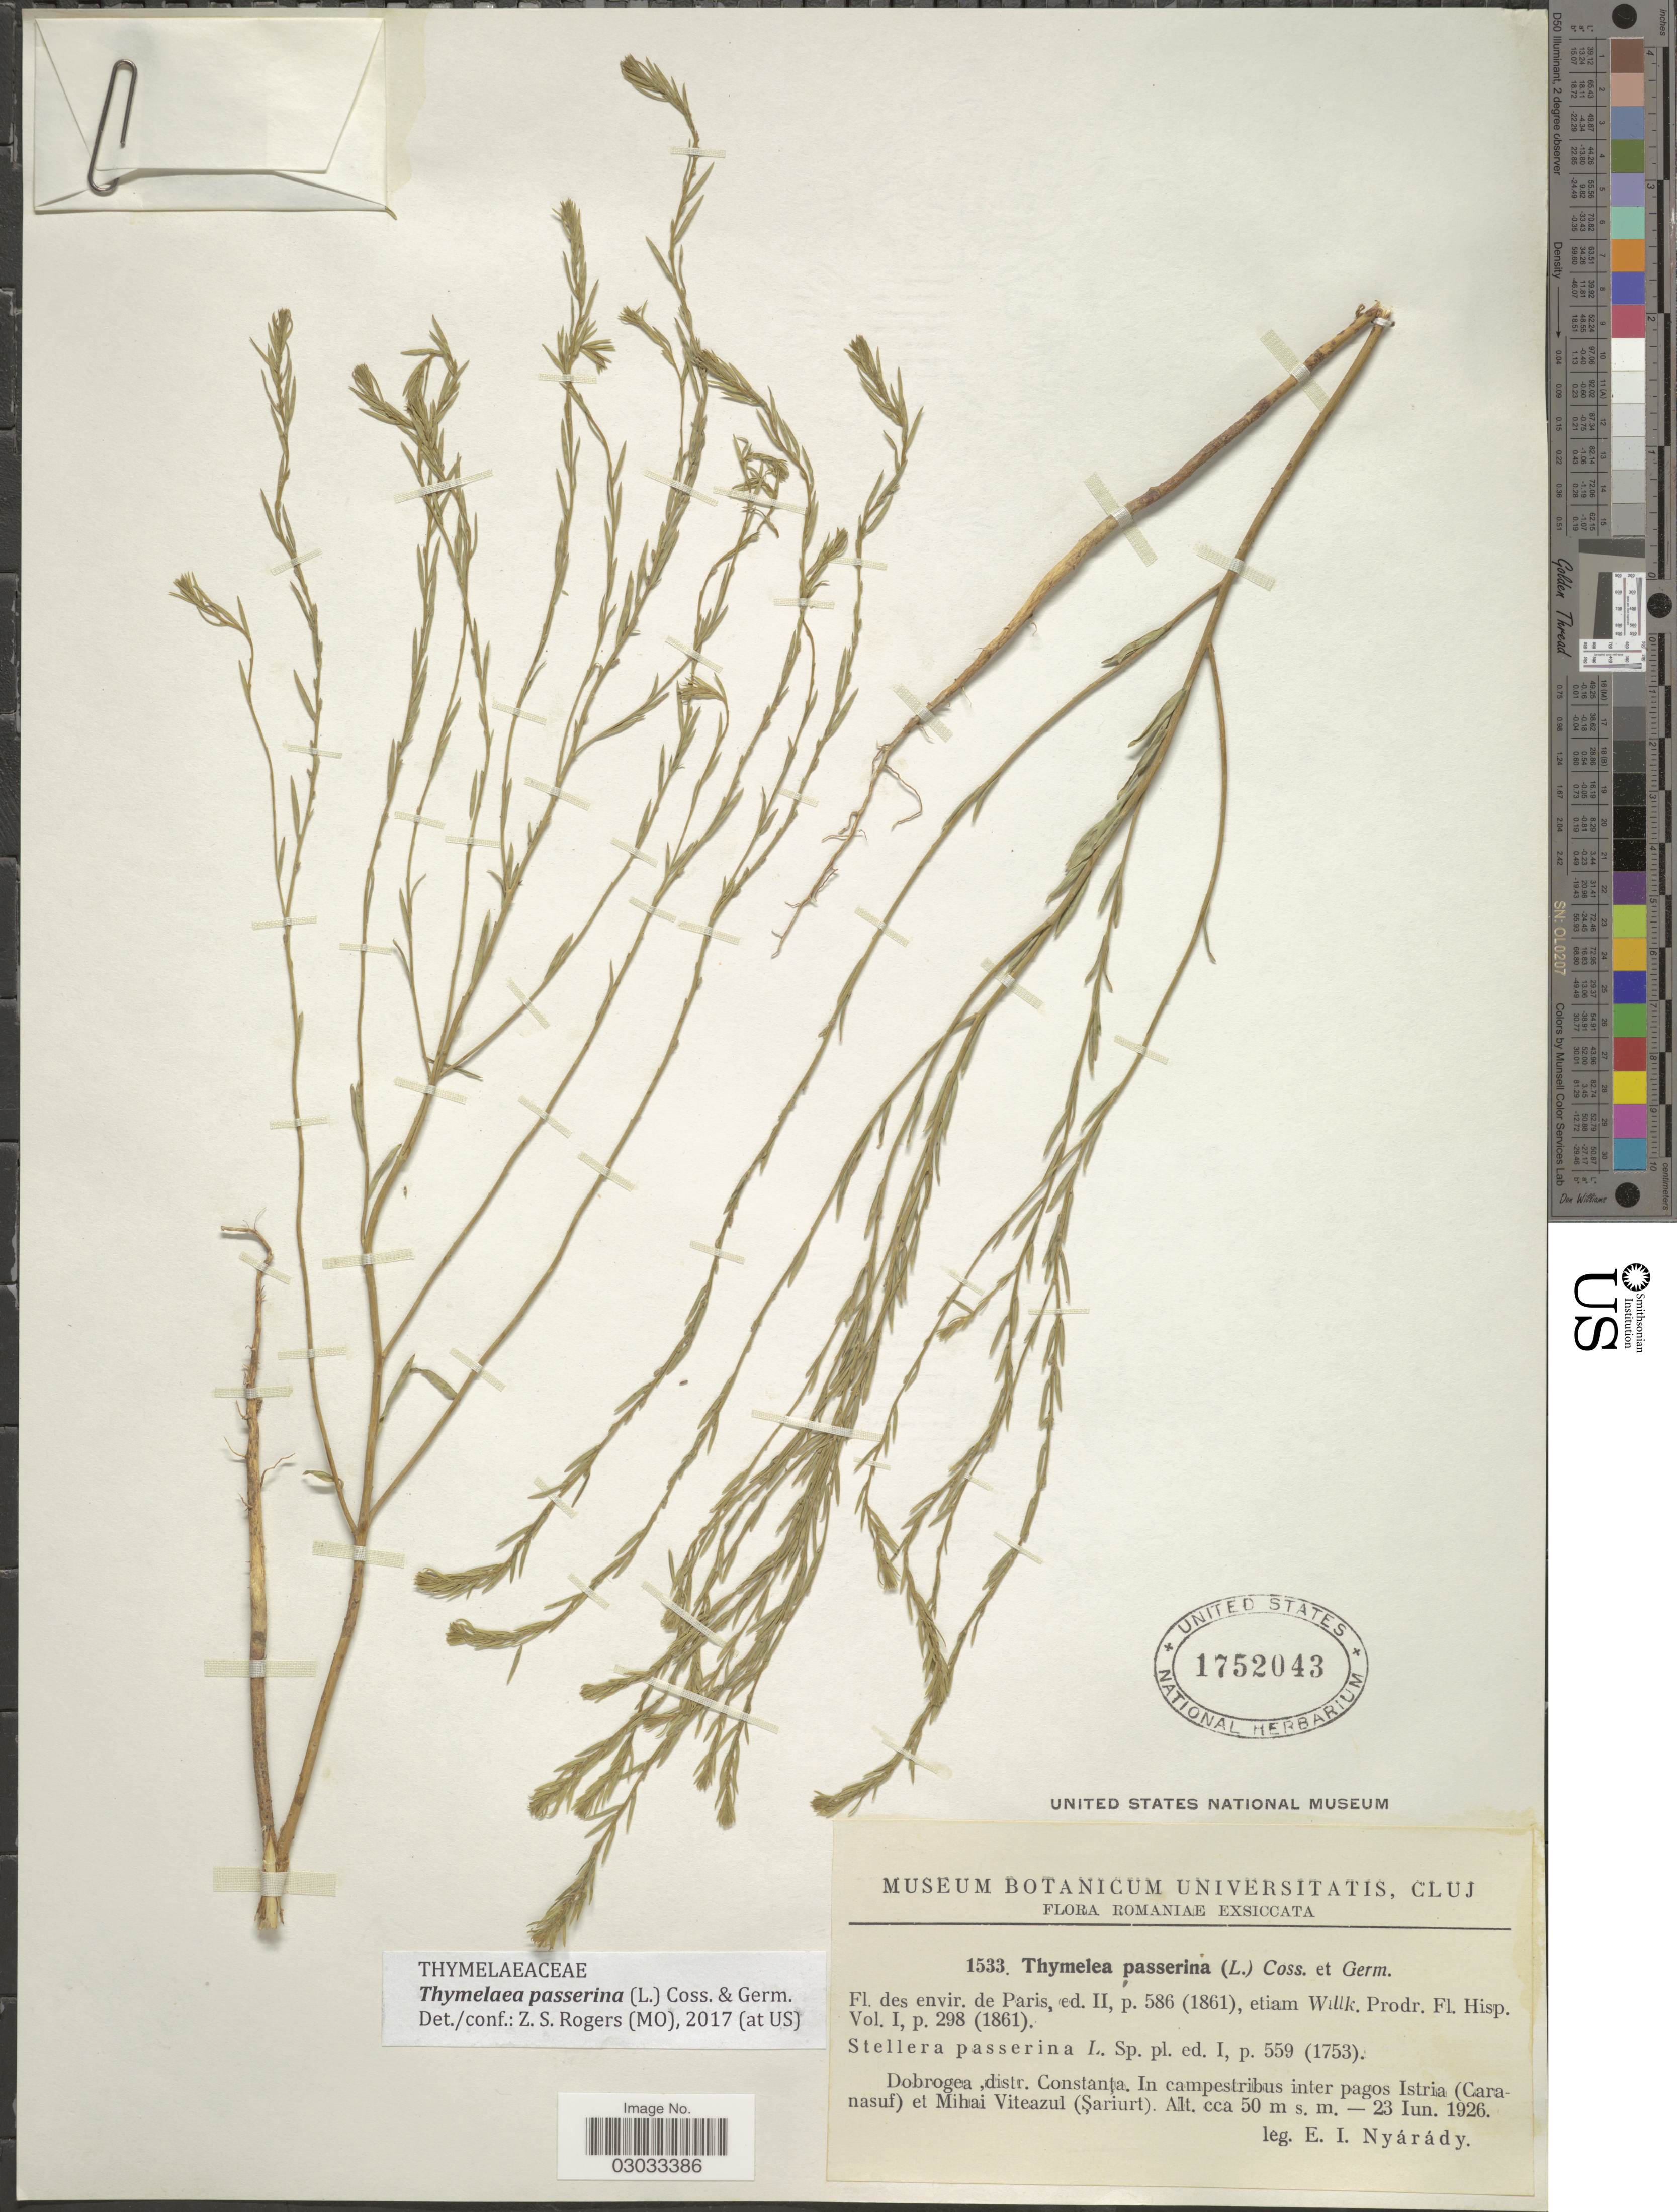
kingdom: Plantae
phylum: Tracheophyta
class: Magnoliopsida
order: Malvales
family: Thymelaeaceae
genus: Thymelaea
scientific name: Thymelaea passerina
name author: (L.) Coss. & Germ.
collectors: E. Nyarady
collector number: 1533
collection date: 1926-06-23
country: Romania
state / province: Constanta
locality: Dobrogea, distr. Constanta. In campestribus inter pagos Istria (Caranasuf) et Mihai Viteazul (Sariurt).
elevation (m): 50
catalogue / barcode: US 1752043